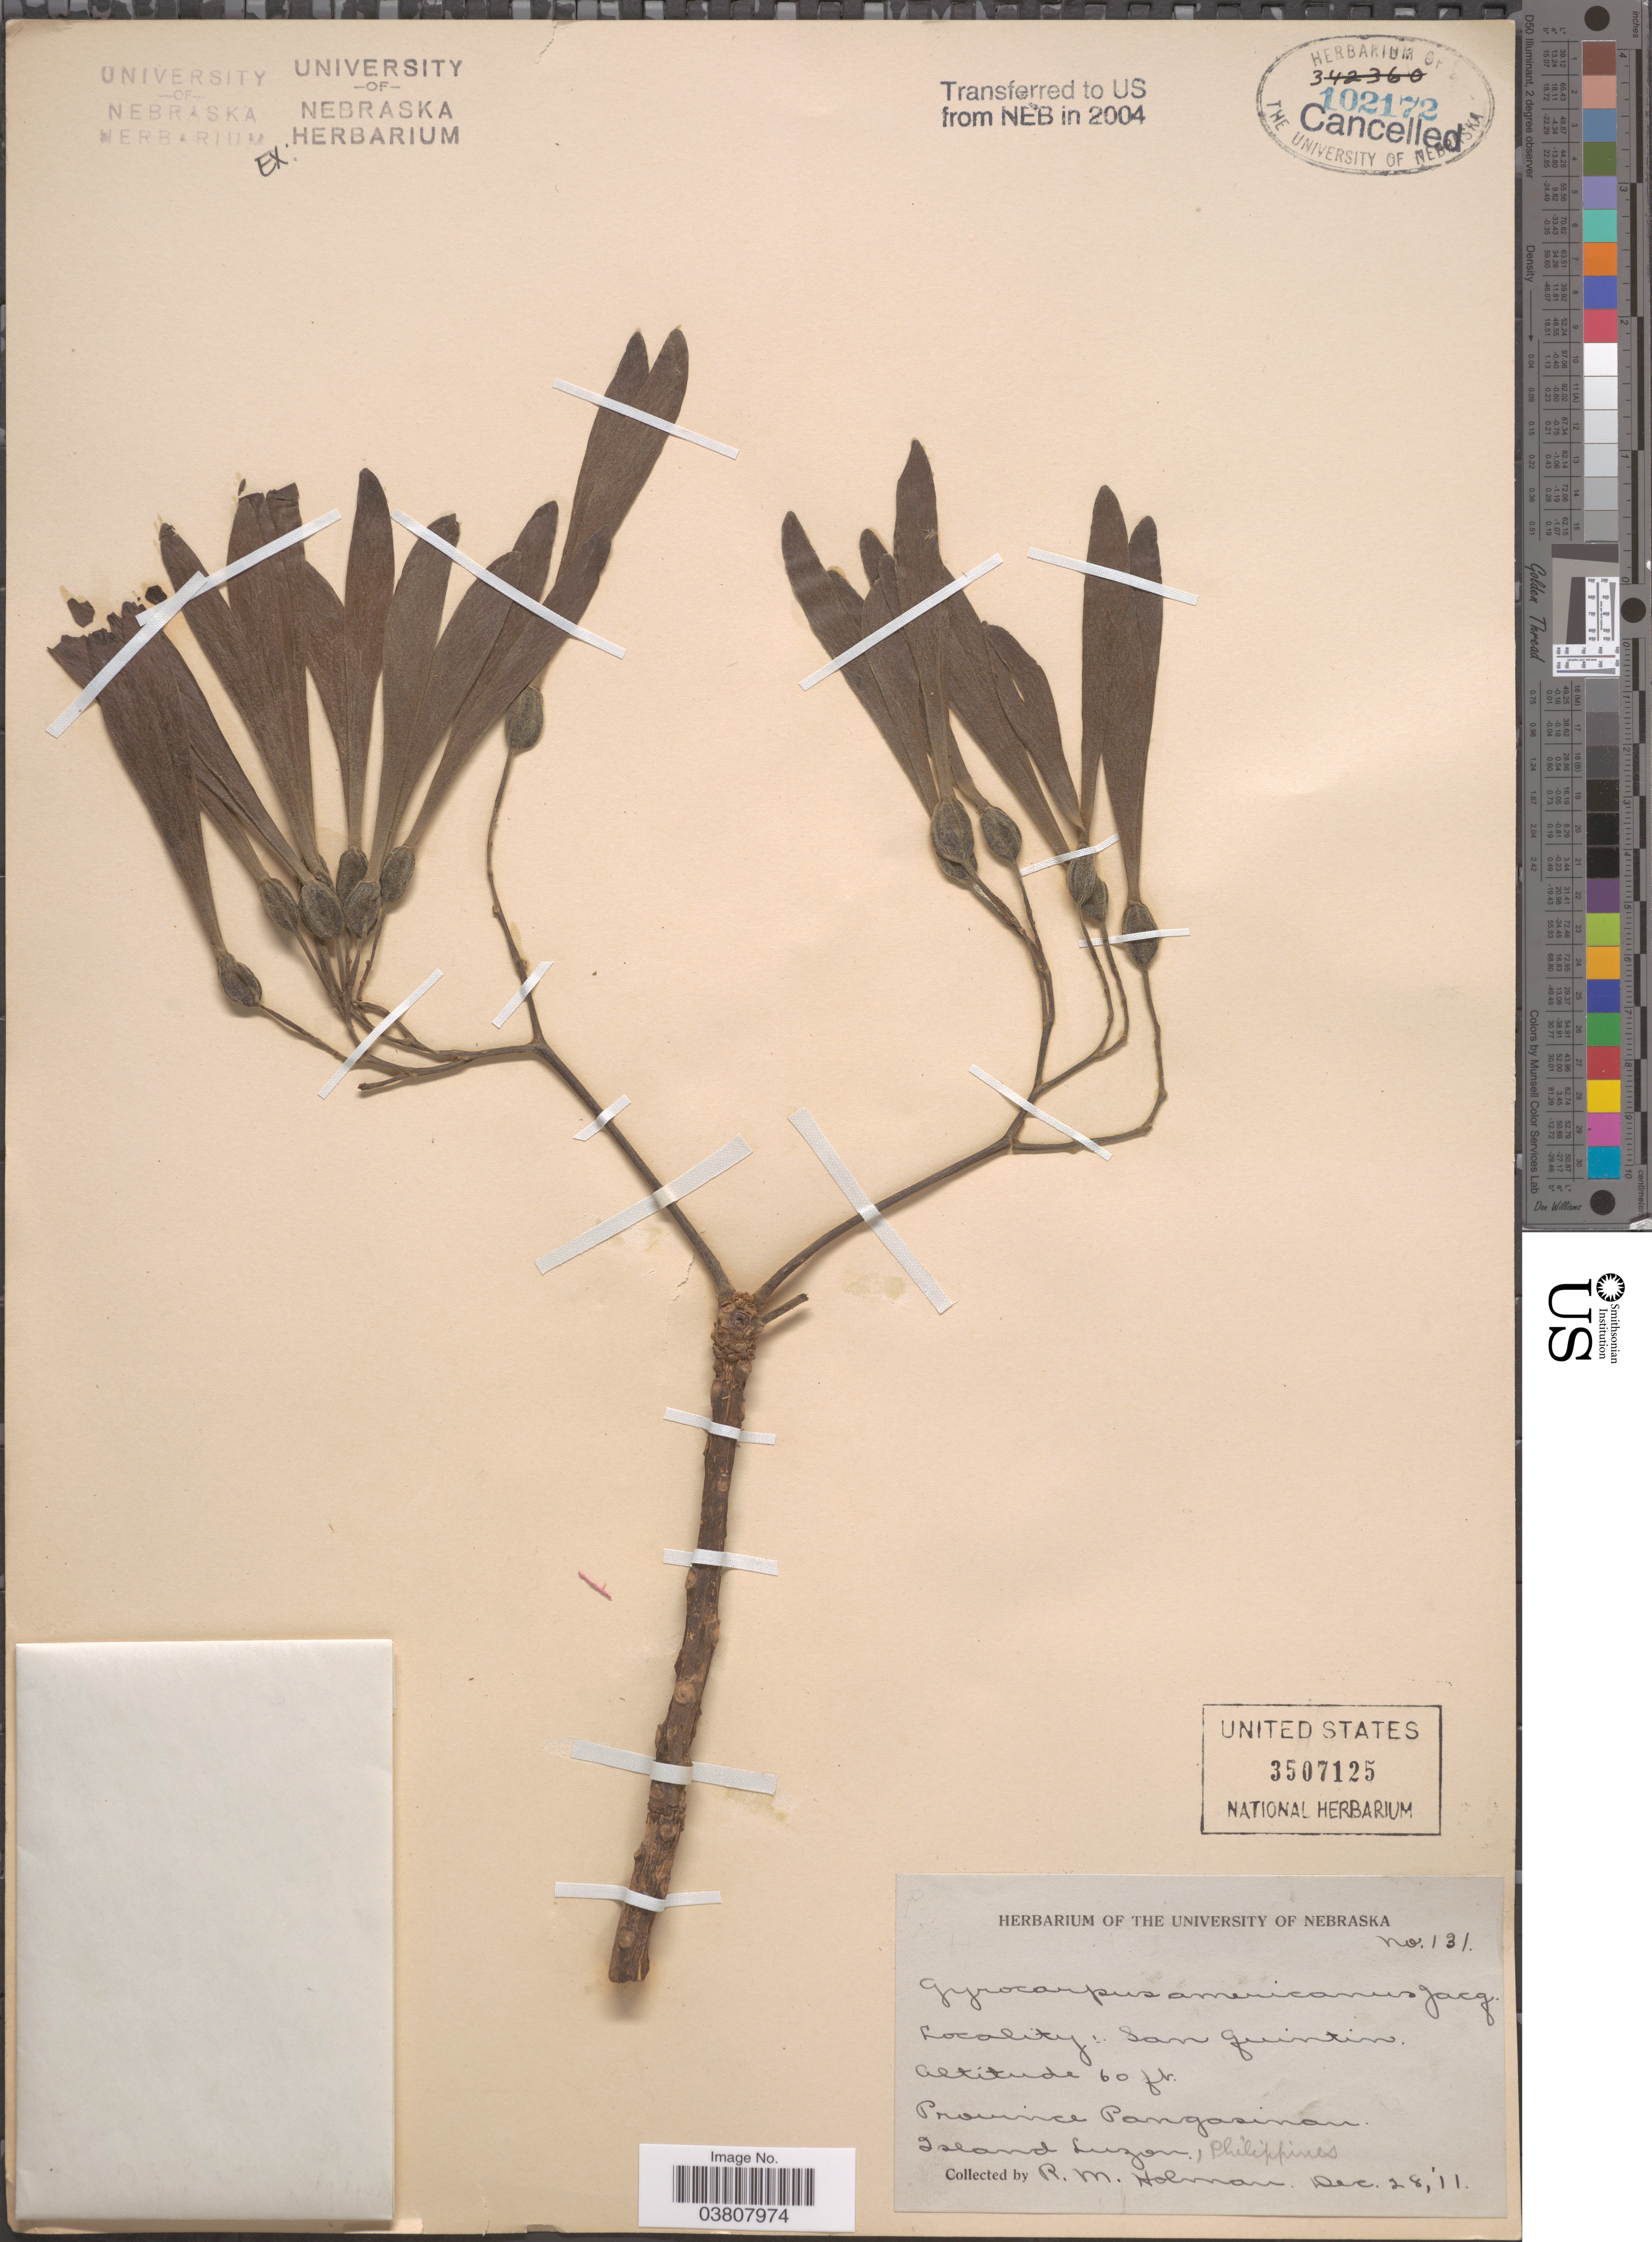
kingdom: Plantae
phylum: Tracheophyta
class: Magnoliopsida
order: Laurales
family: Hernandiaceae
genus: Gyrocarpus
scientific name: Gyrocarpus americanus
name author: Jacq.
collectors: R. Holman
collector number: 131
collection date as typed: Transcribed d/m/y: 28/12/11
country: Philippines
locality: Province Pangasinan. Island Luzon.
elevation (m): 18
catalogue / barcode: US 3507125